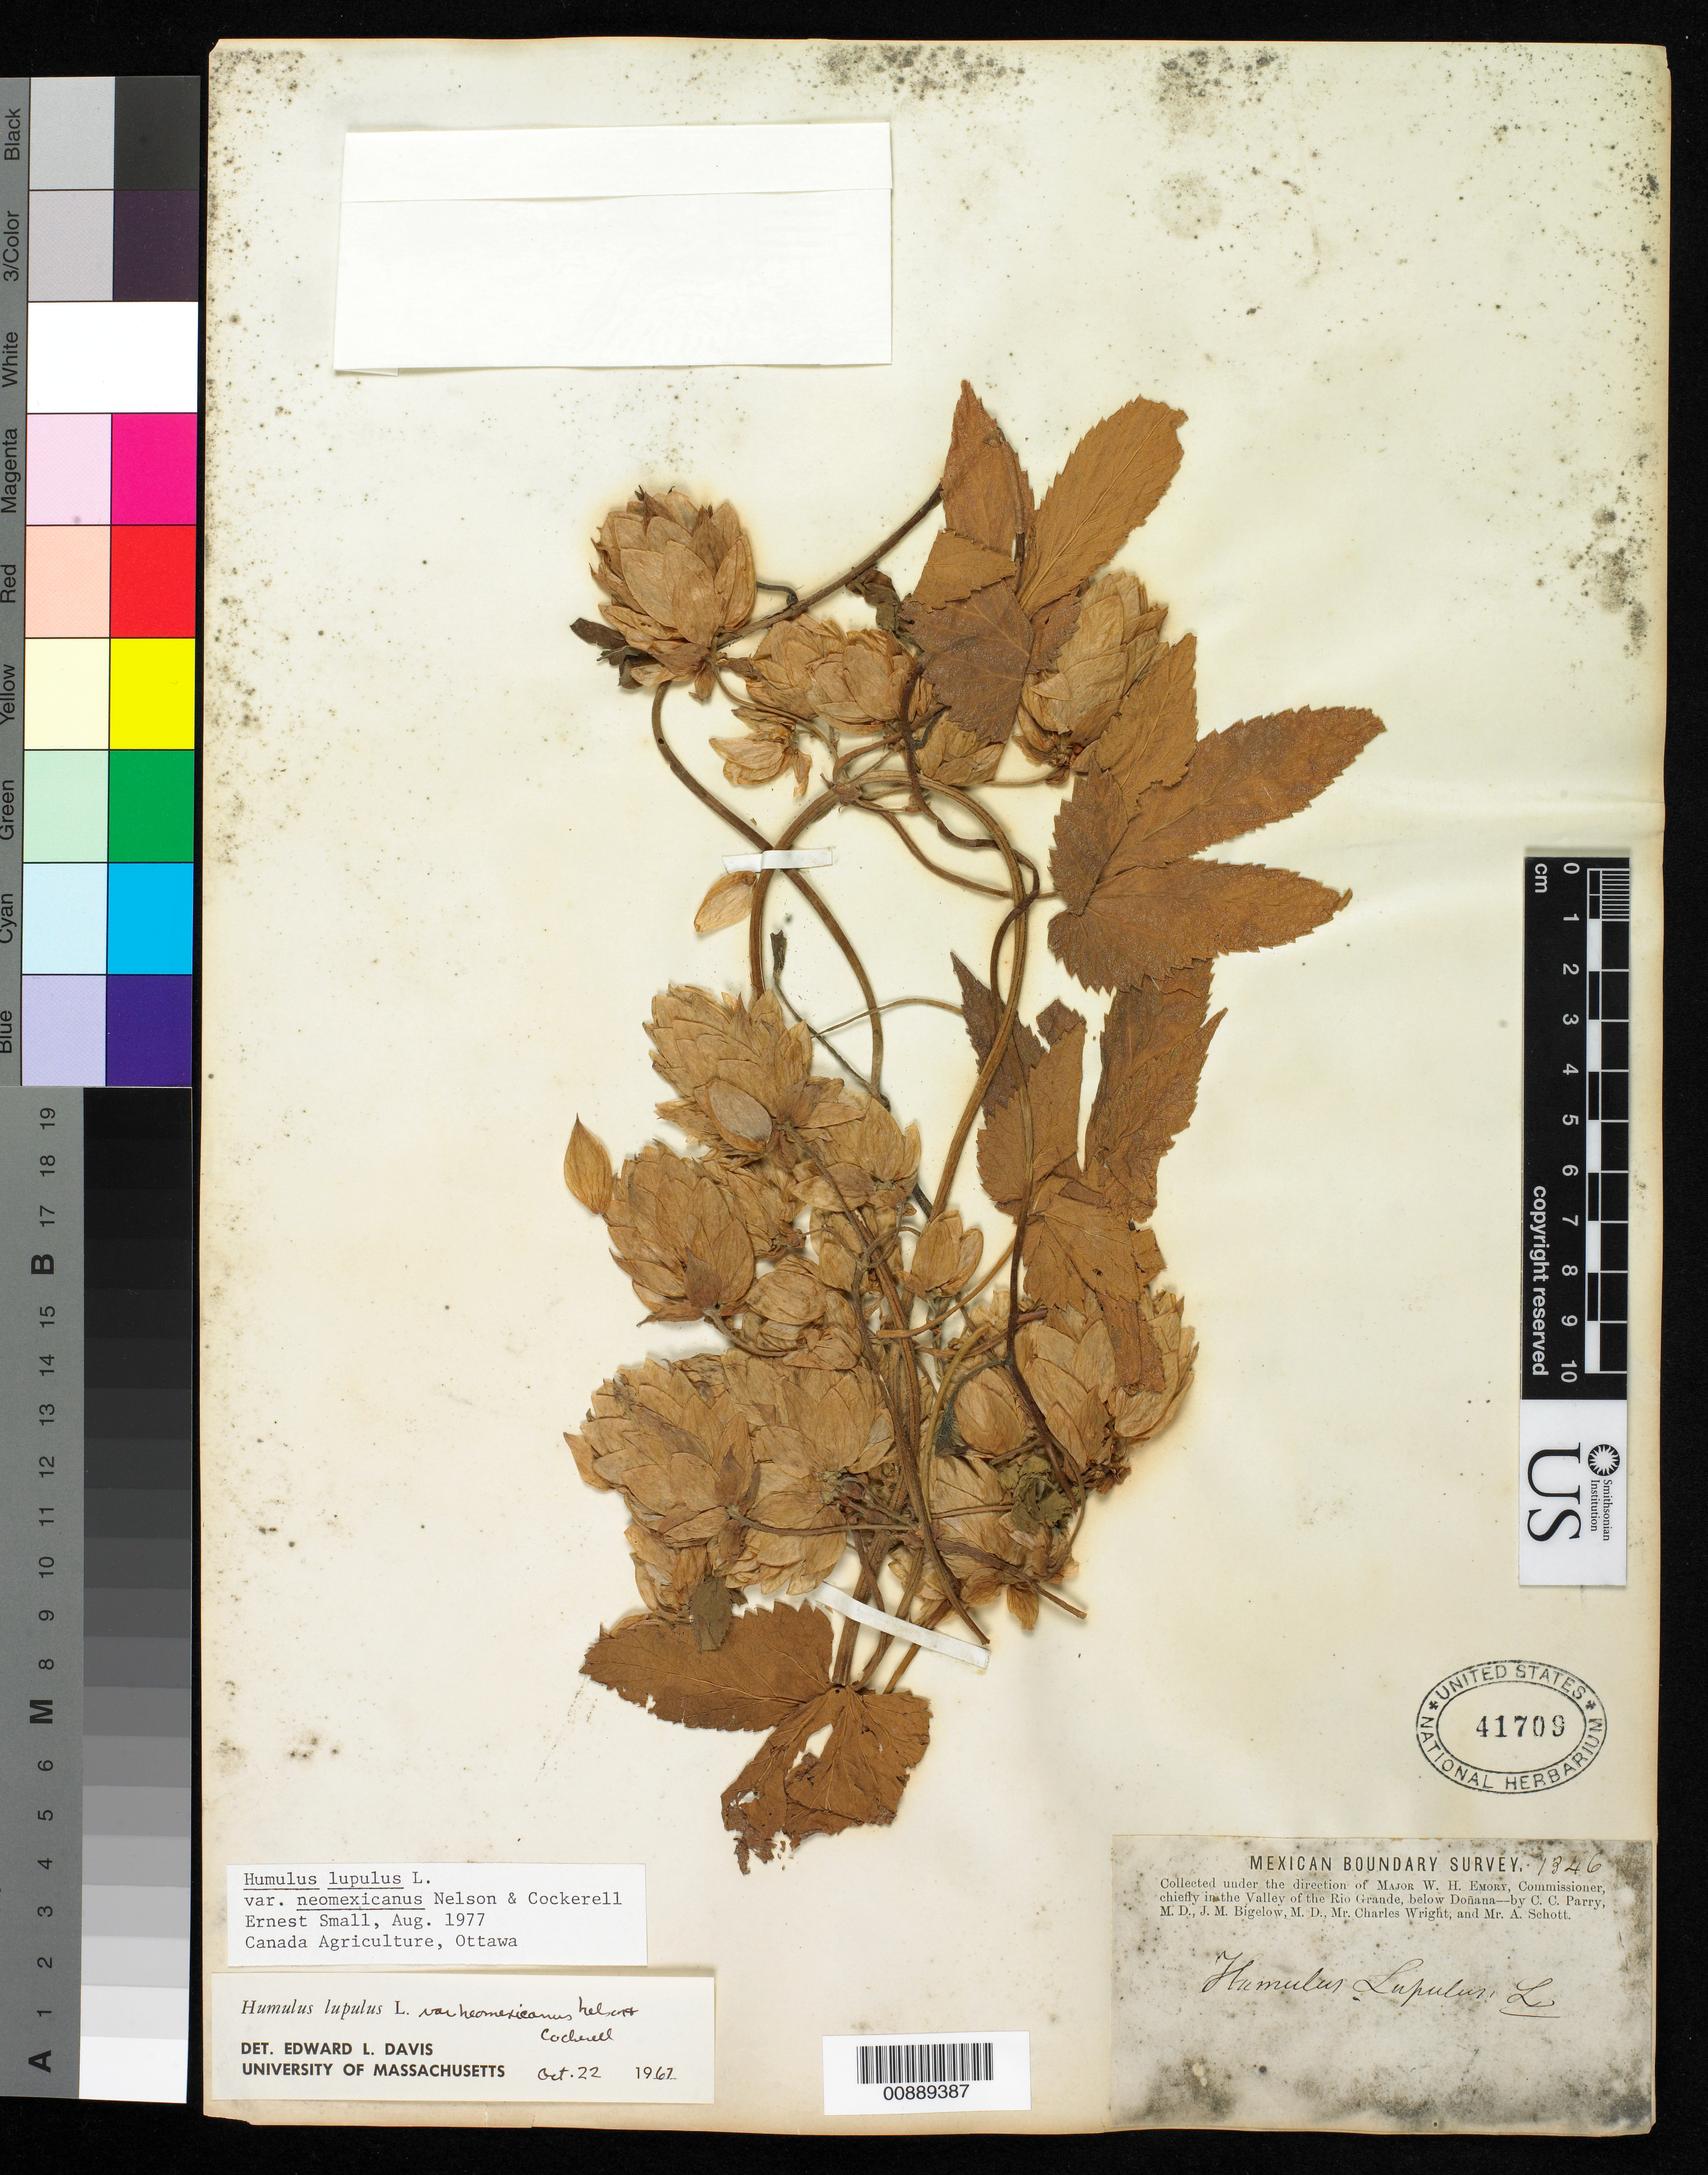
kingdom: Plantae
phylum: Tracheophyta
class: Magnoliopsida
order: Rosales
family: Cannabaceae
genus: Humulus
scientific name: Humulus neomexicanus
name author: (A. Nelson & Cockerell) Rydb.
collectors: C. C. Parry, J. M. Bigelow, C. Wright & A. C. V. Schott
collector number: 1346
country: United States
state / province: New Mexico / Texas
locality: Valley of the Rio Grande, below Doñana.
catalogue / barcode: US 41709